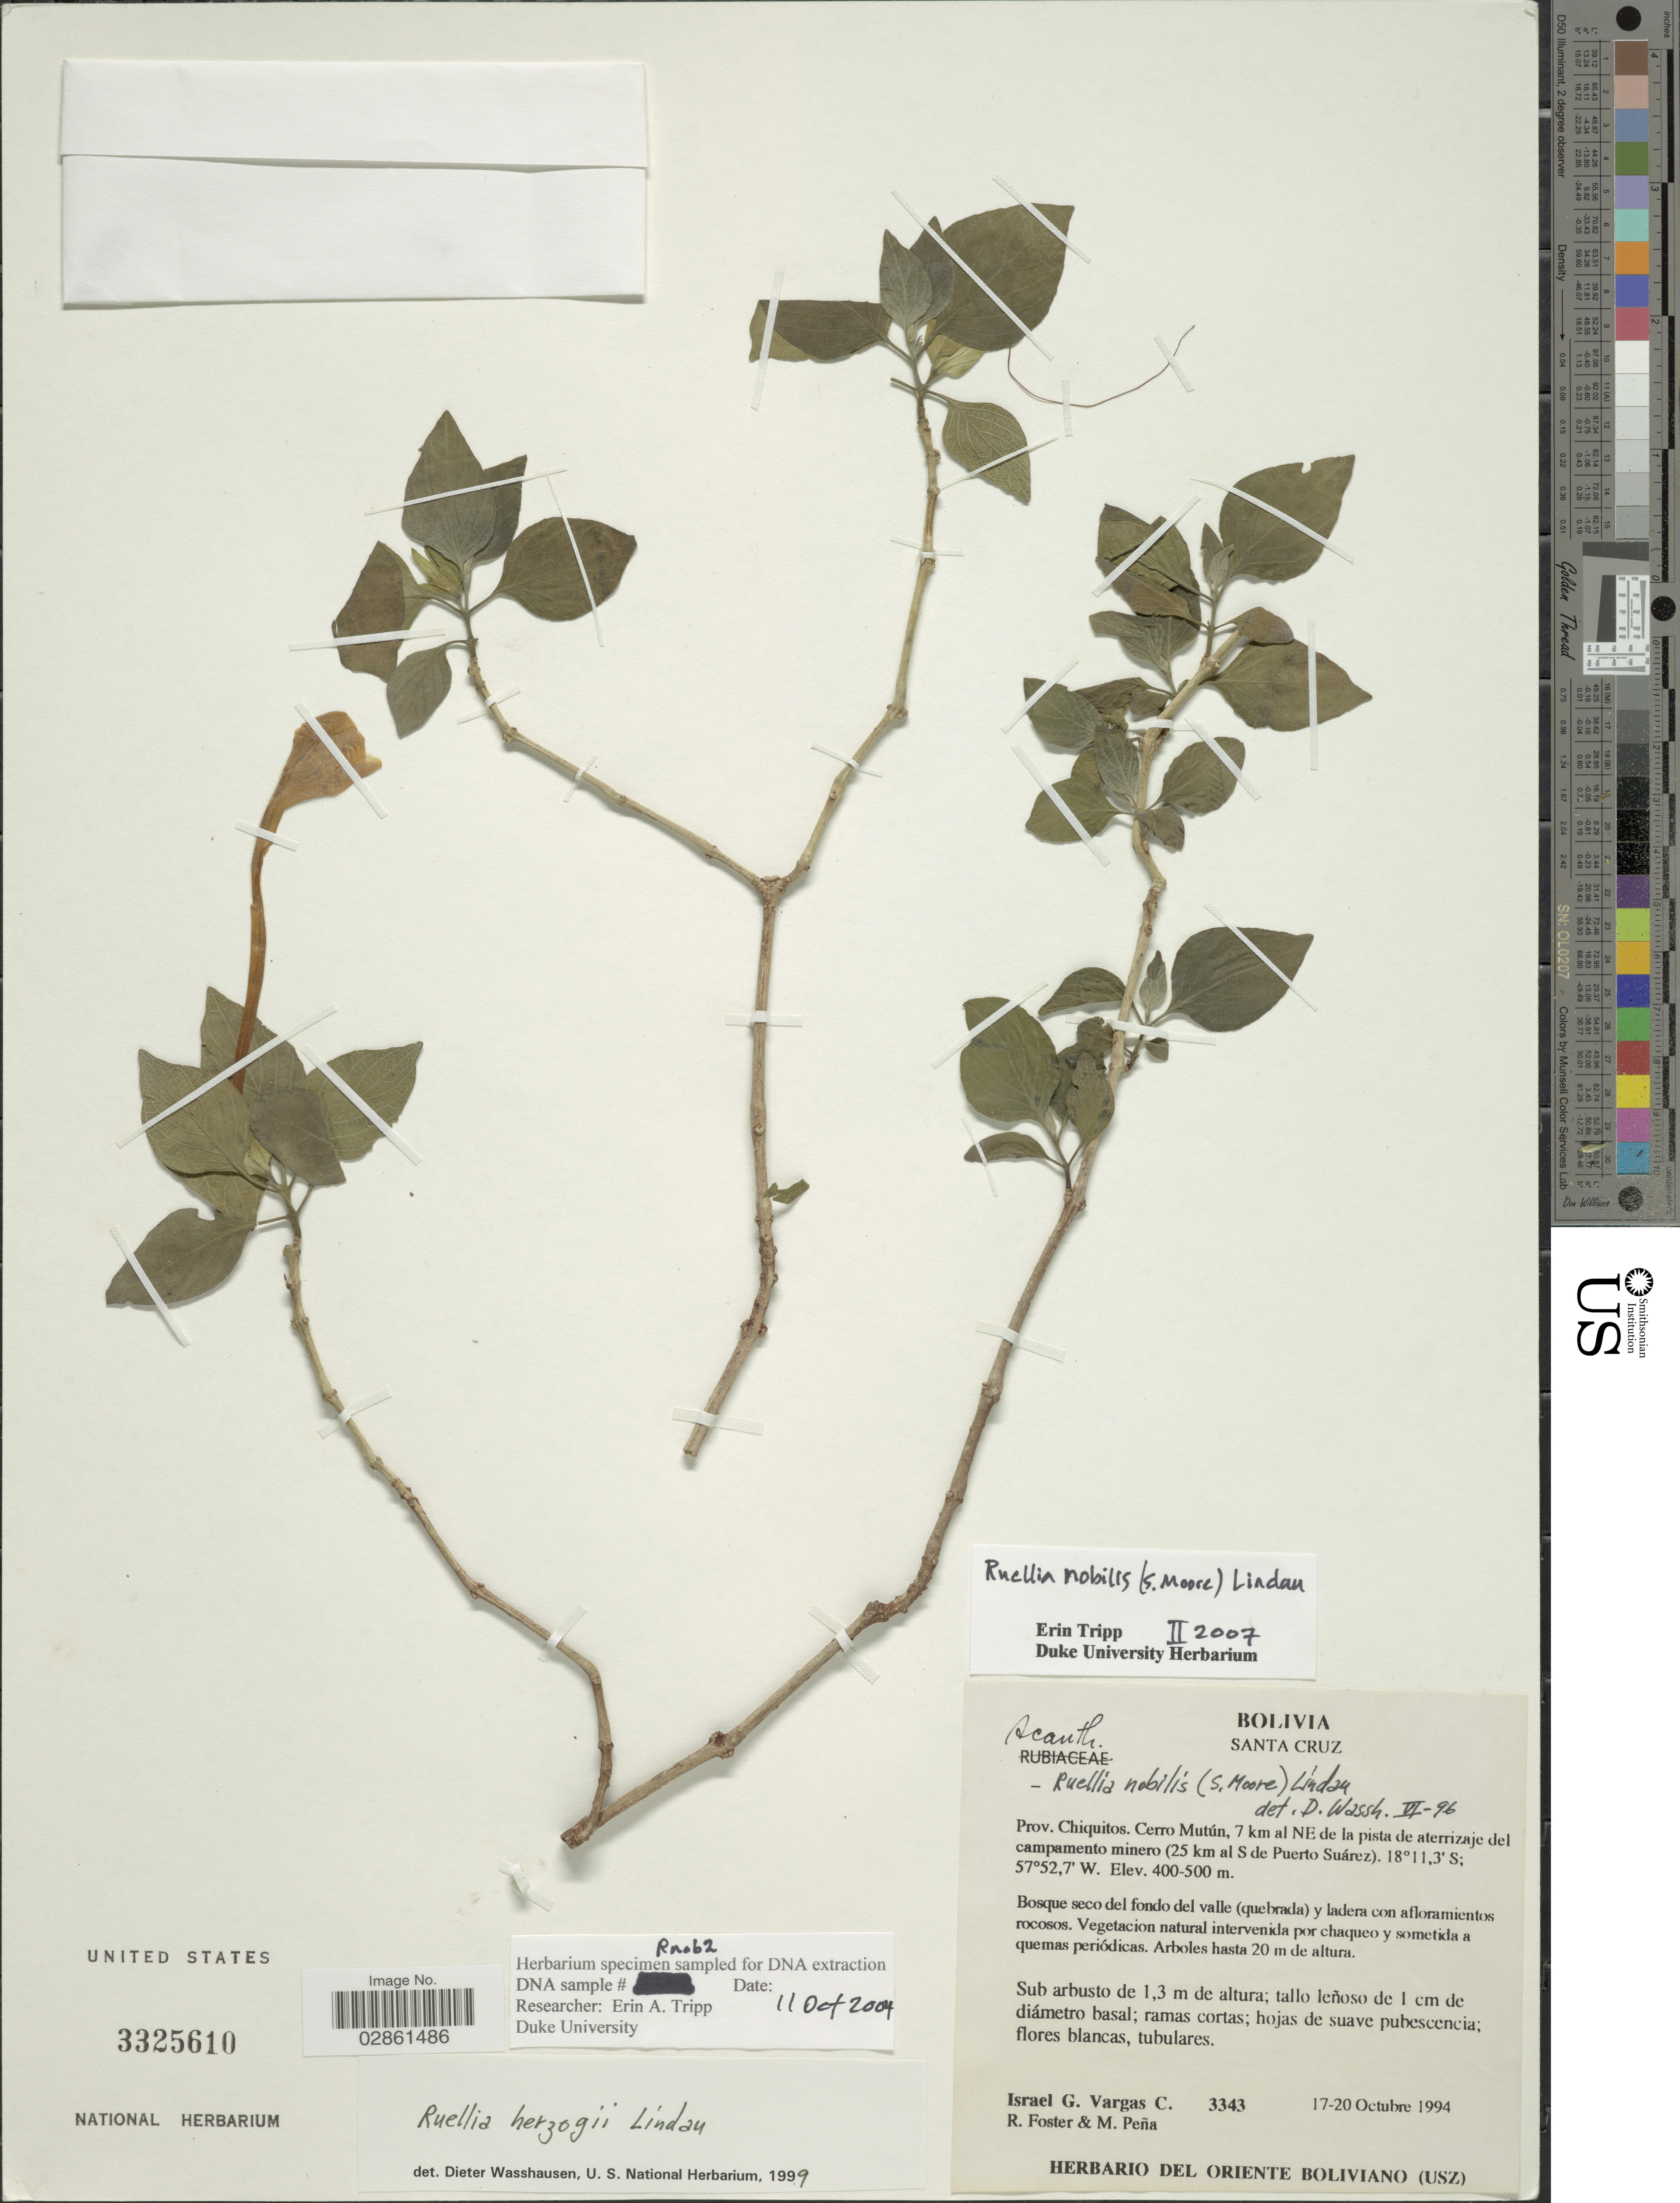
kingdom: Plantae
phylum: Tracheophyta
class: Magnoliopsida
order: Lamiales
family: Acanthaceae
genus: Ruellia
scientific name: Ruellia nobilis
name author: (S. Moore) Lindau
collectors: I. Vargas C., R. Foster & M. Peña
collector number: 3343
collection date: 1994-10-17/1994-10-20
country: Bolivia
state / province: Santa Cruz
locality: Prov. Chiquitos. Cerro Mutún, 7 km al NE de la pista de aterrizaje del campamento minero (25 km al S de Puerto Suárez).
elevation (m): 400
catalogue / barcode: US 3325610